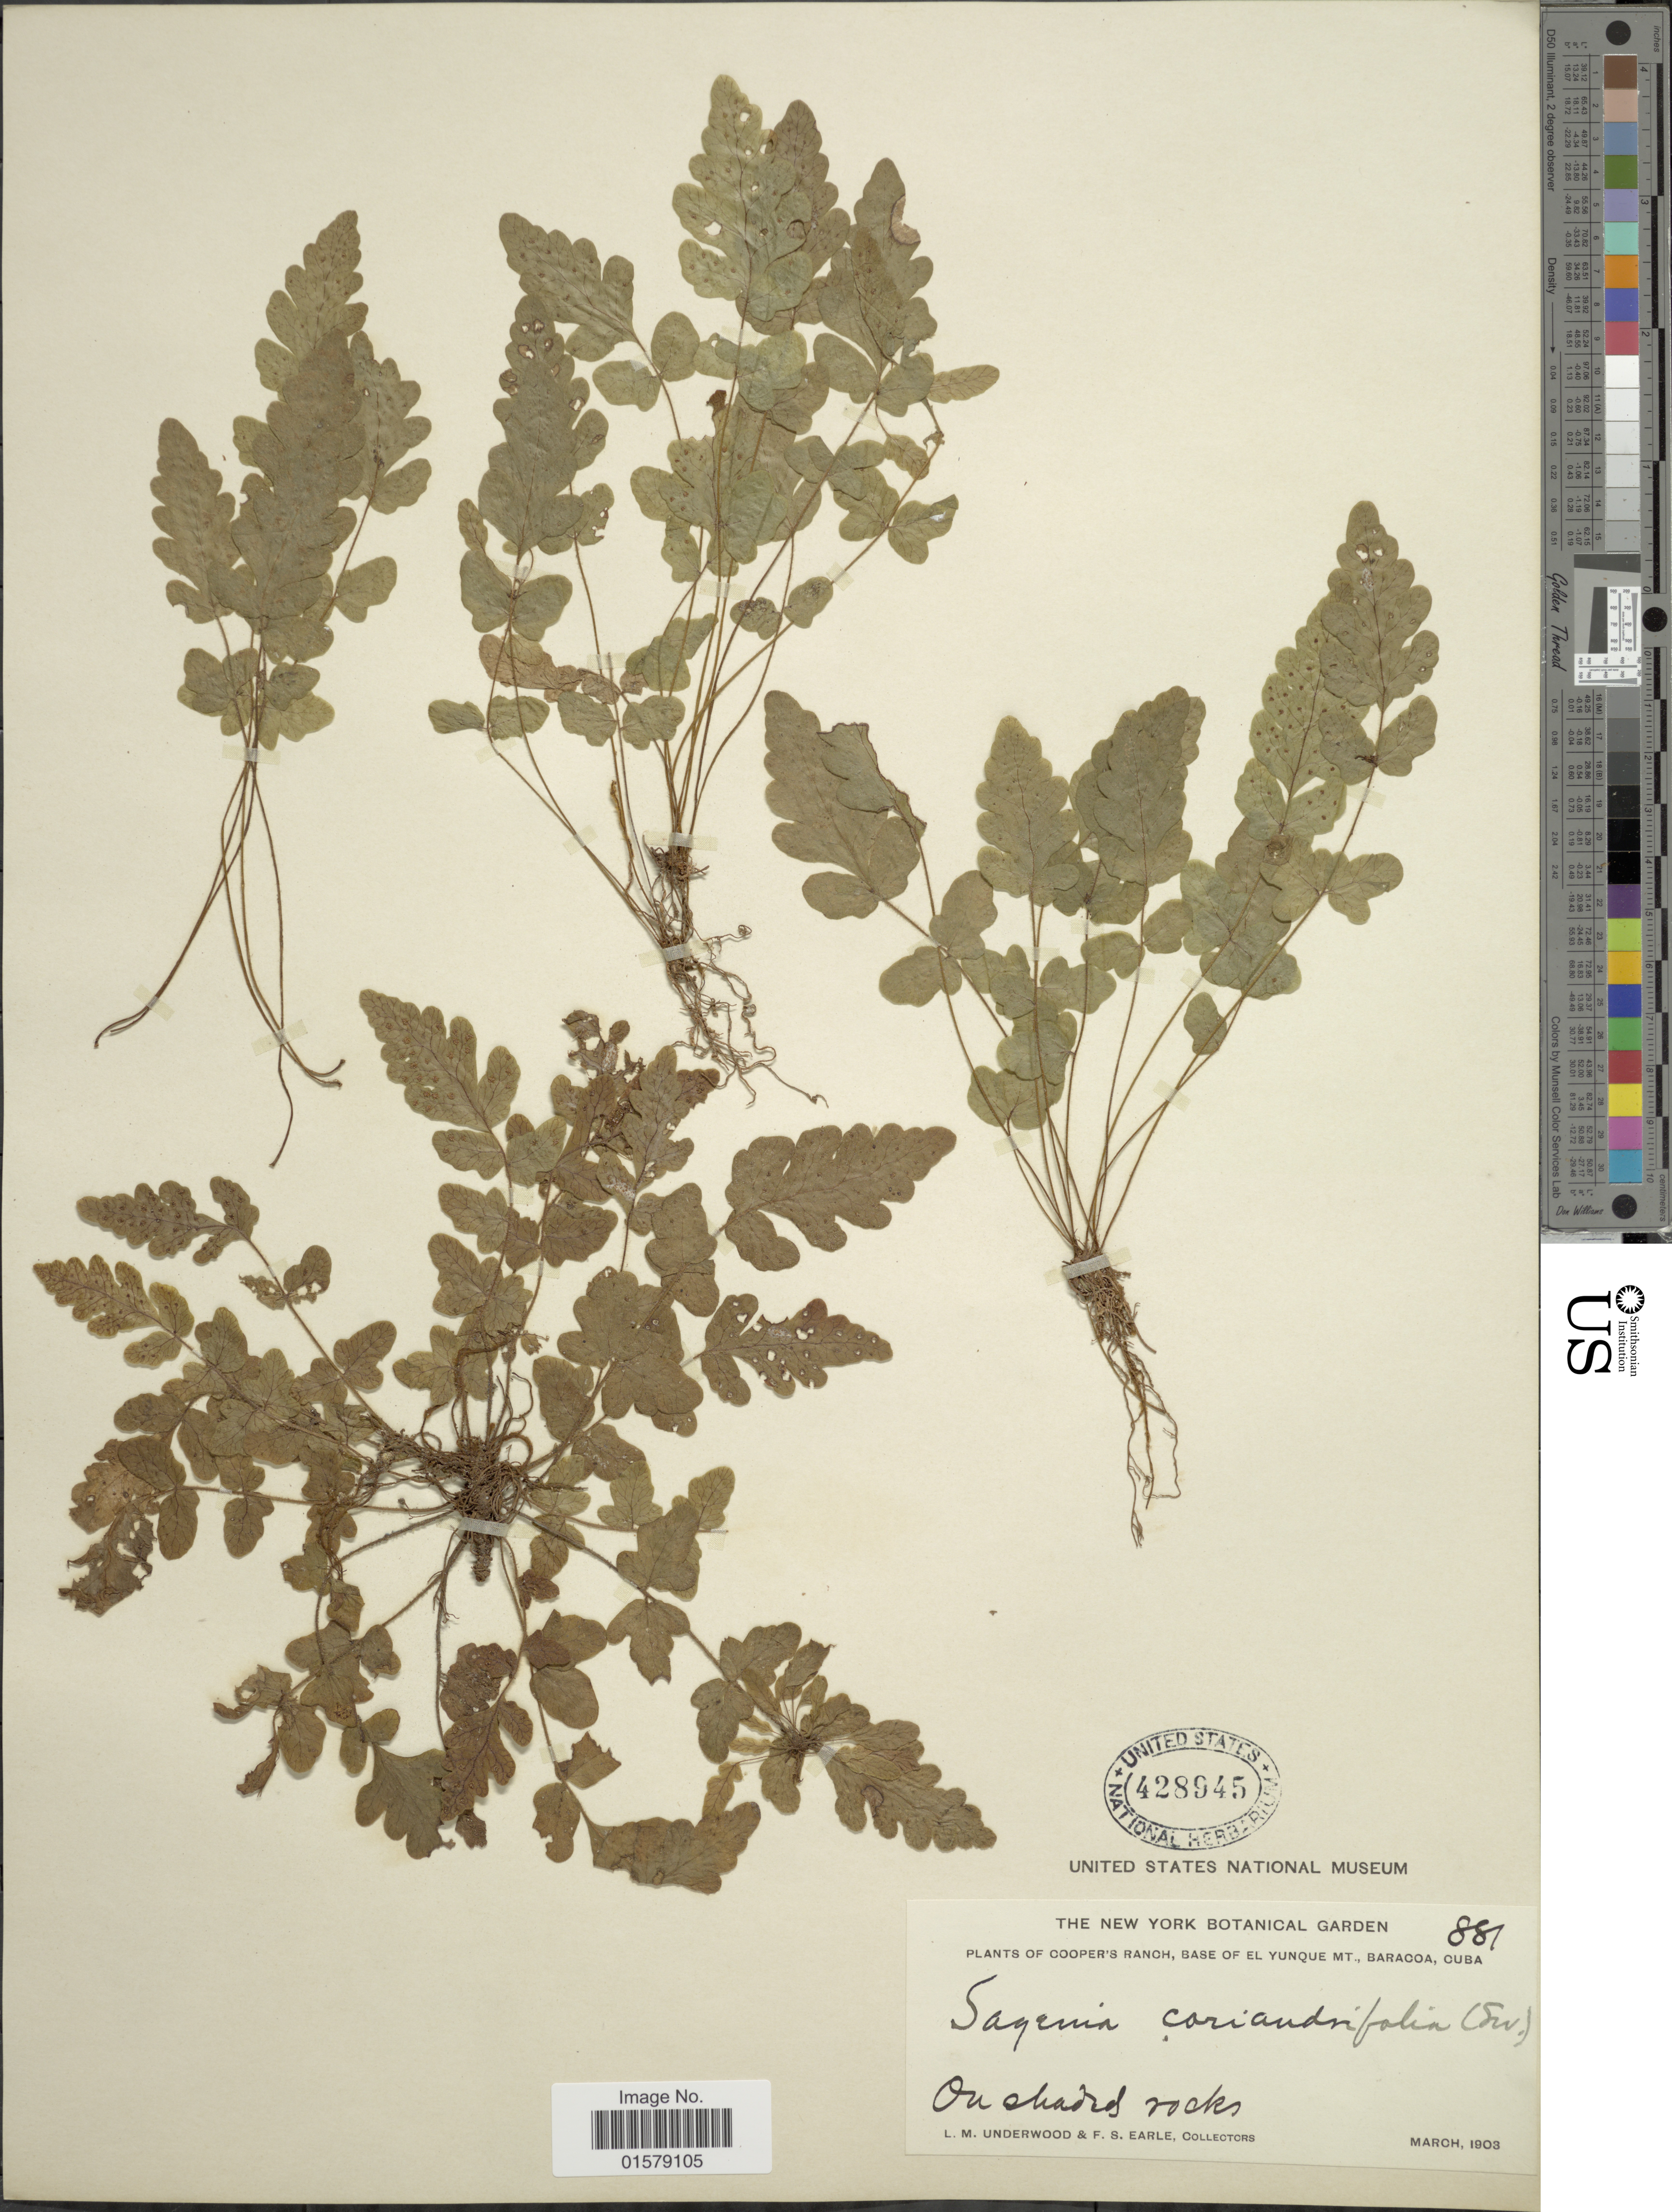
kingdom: Plantae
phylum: Tracheophyta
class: Polypodiopsida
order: Polypodiales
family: Tectariaceae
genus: Tectaria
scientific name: Tectaria coriandrifolia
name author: Underw.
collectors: L. M. Underwood & F. S. Earle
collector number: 881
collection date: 1903-03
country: Cuba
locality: Copper's Ranch, Base of El Yunque Mt., Baracoa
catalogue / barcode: US 428945